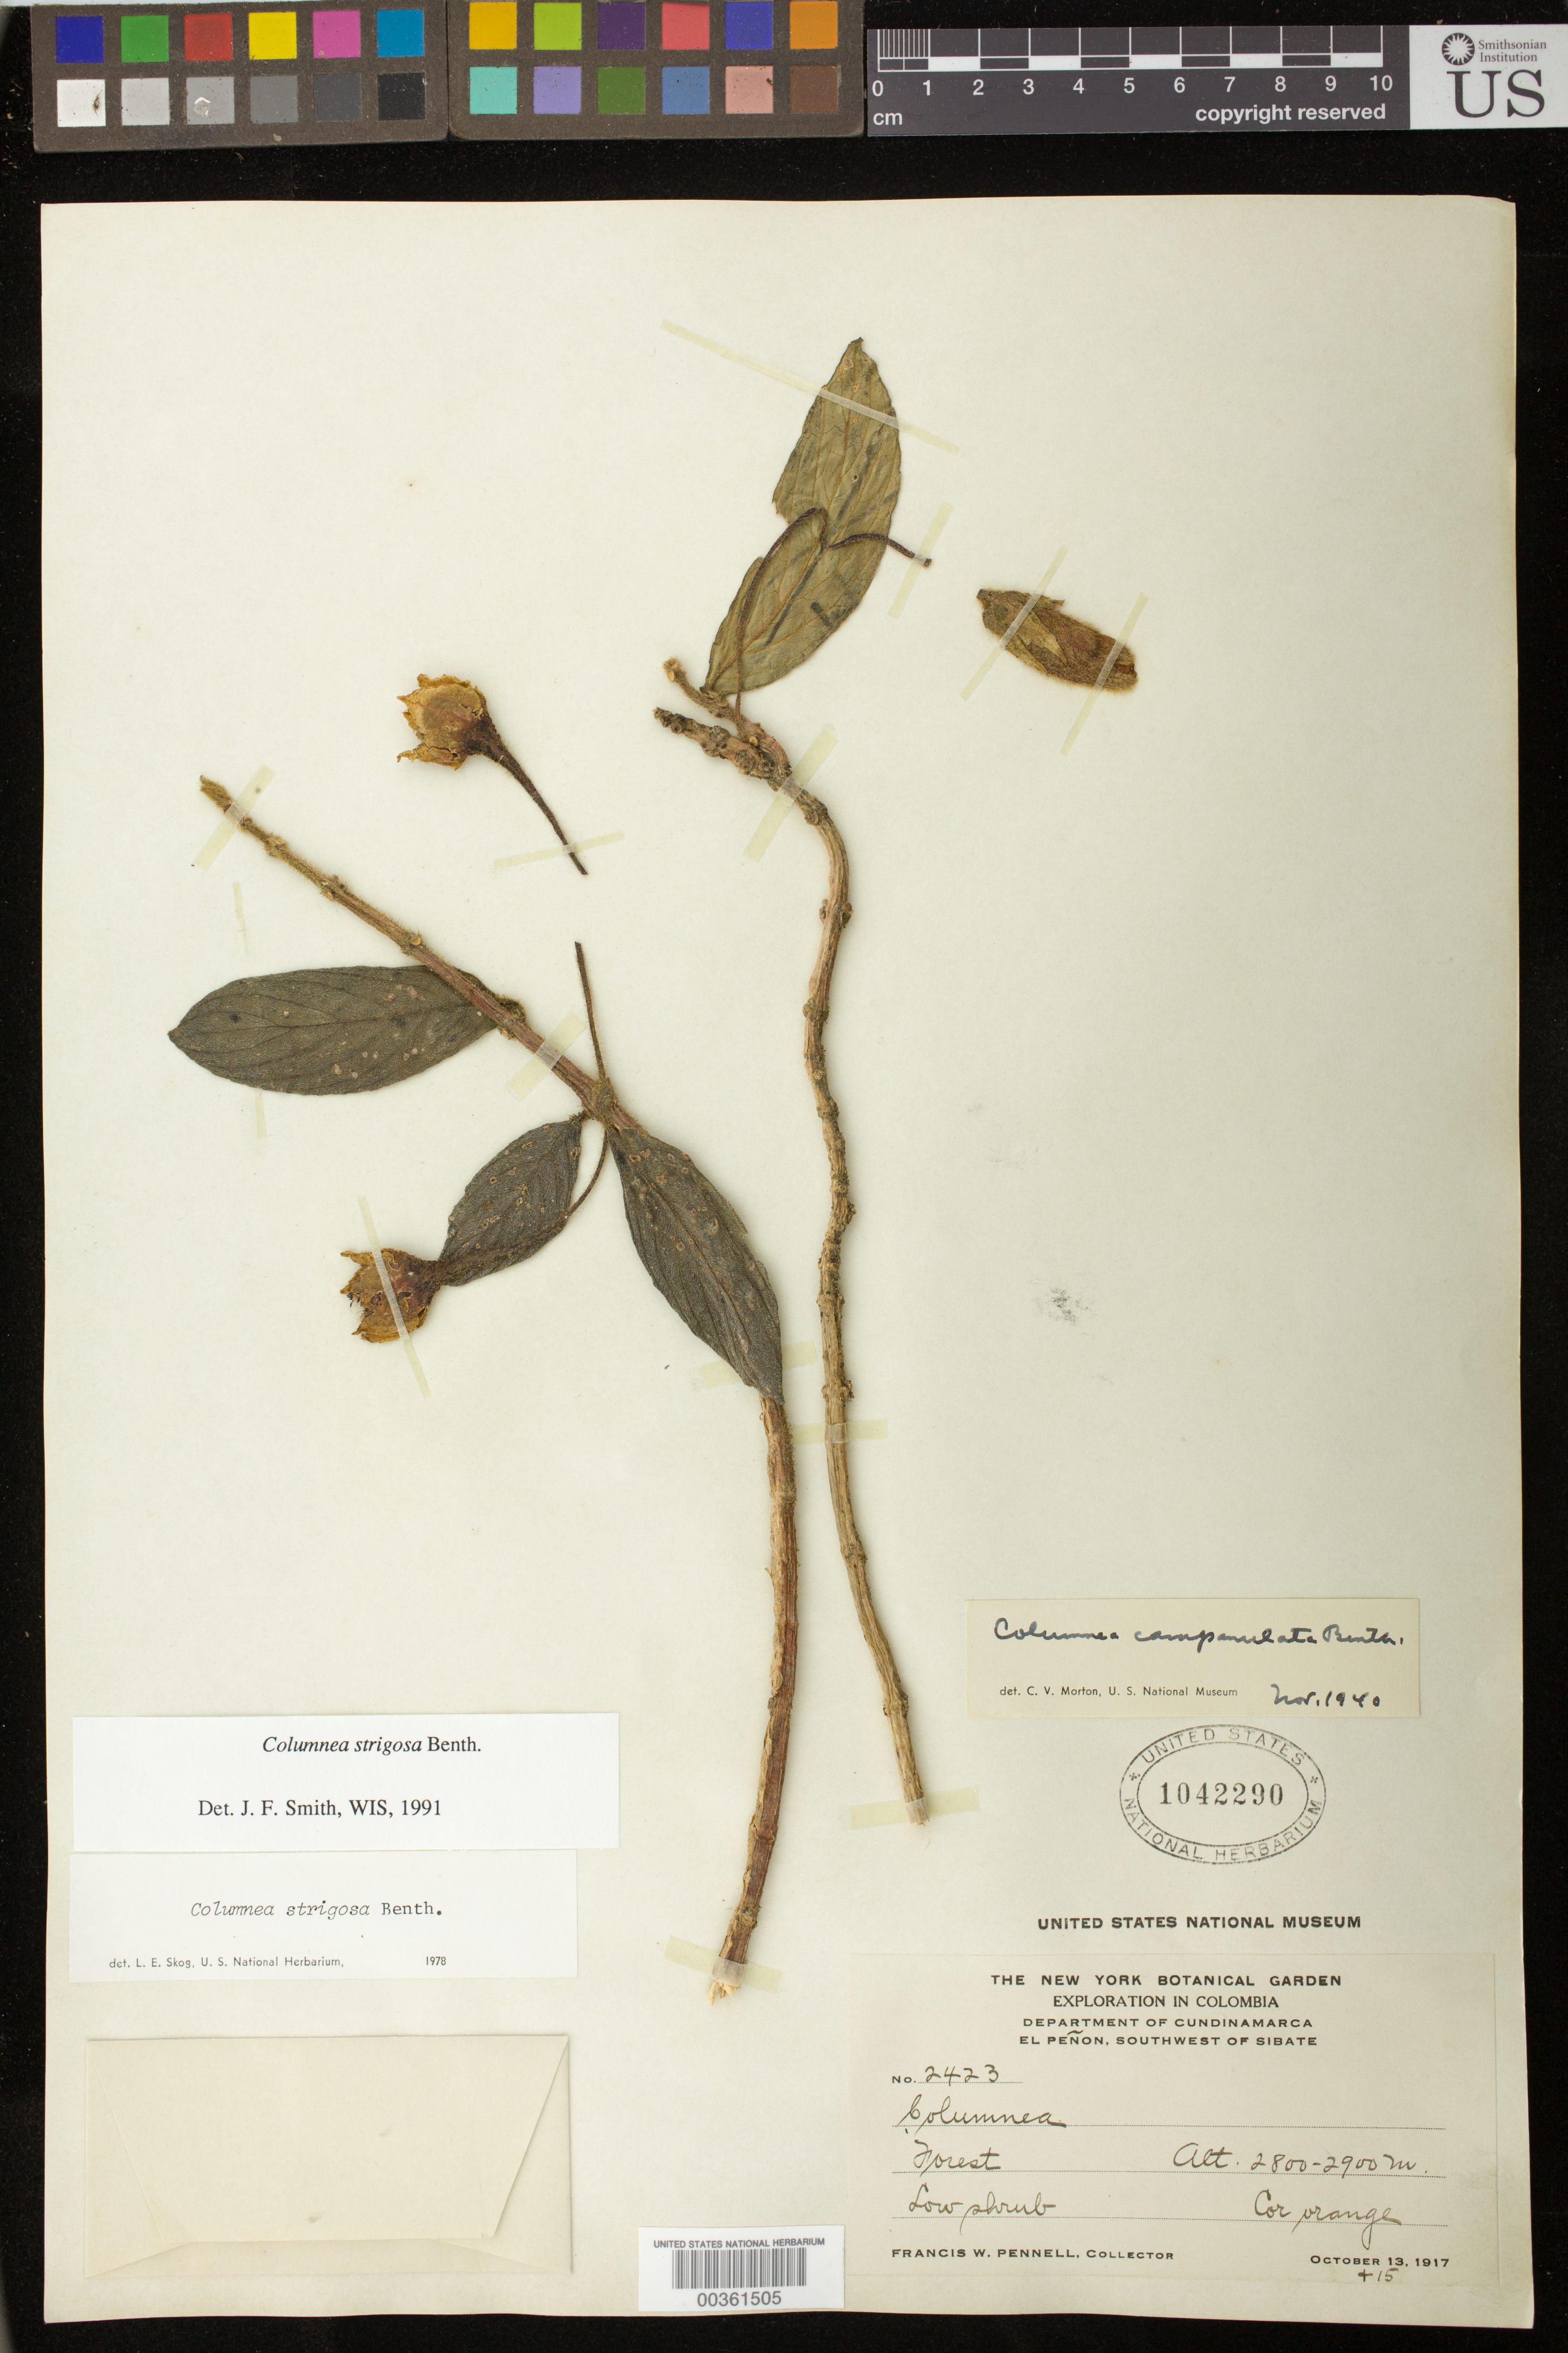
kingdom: Plantae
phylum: Tracheophyta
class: Magnoliopsida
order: Lamiales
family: Gesneriaceae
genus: Columnea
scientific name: Columnea strigosa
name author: Benth.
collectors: F. W. Pennell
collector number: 2423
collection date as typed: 13-15 Oct 1917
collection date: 1917-10-13/1917-10-15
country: Colombia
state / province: Cundinamarca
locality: El Penon, SW of Sibate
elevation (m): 2800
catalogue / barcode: US 1042290